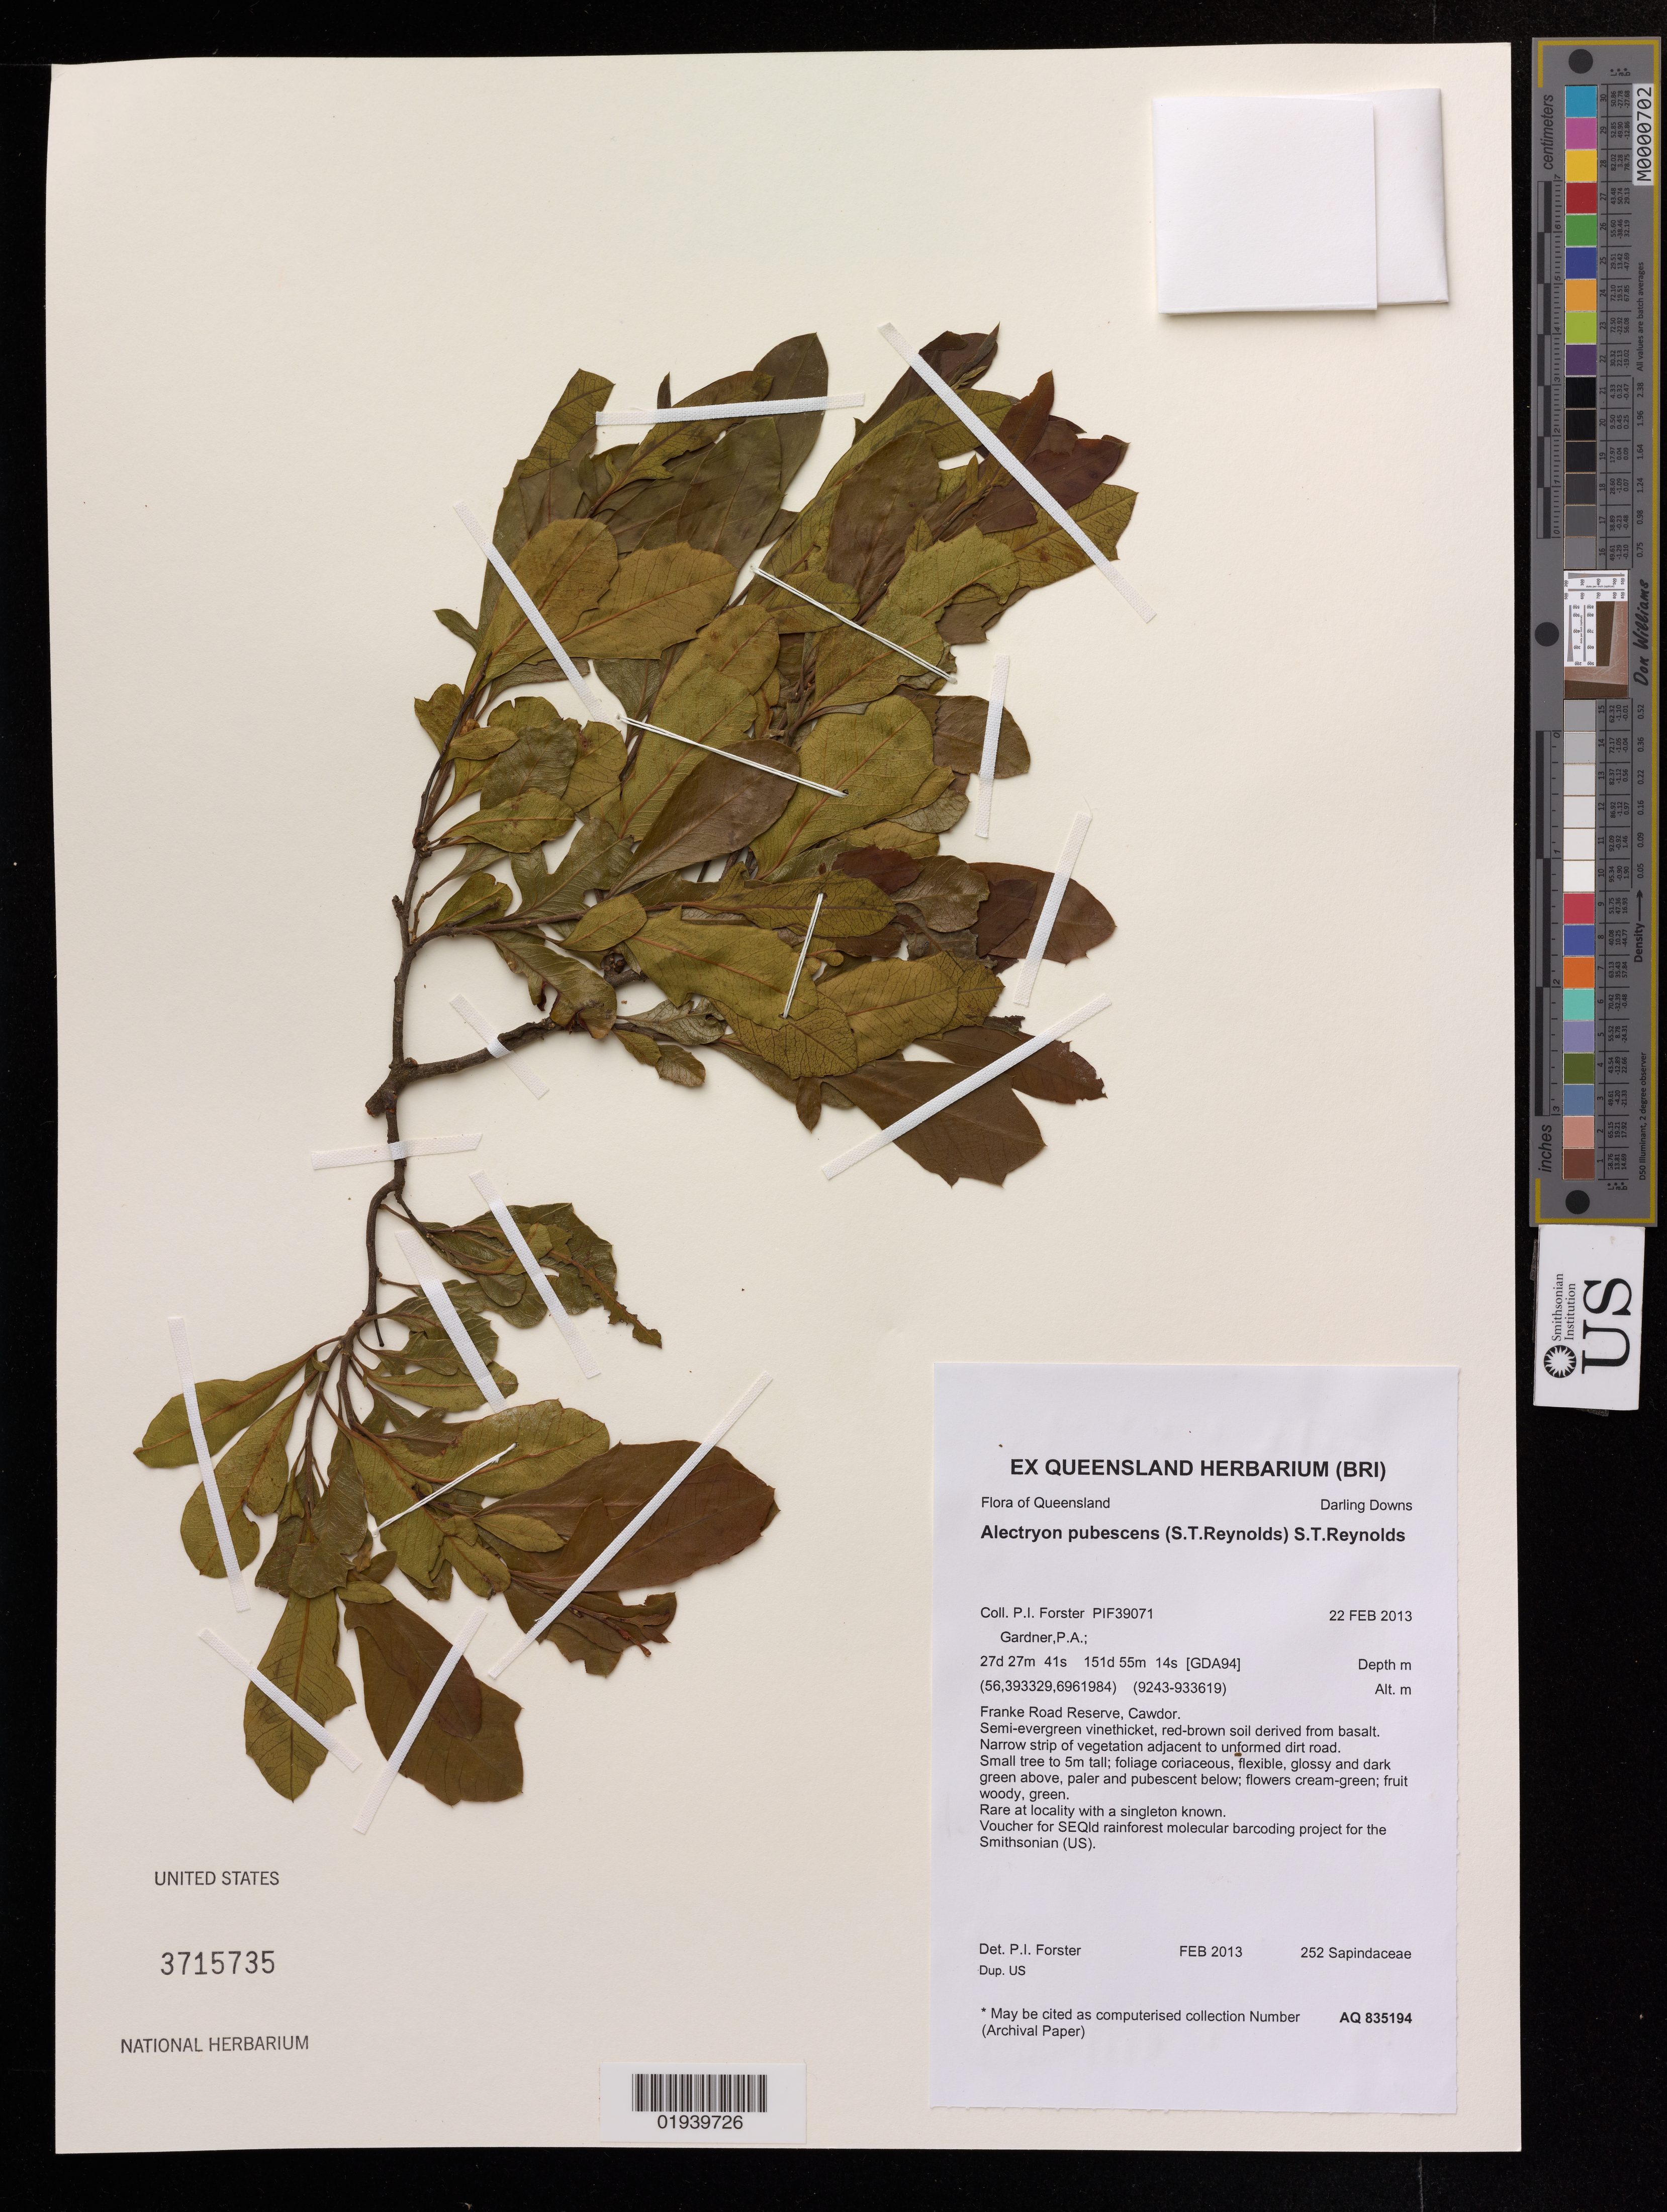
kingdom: Plantae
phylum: Tracheophyta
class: Magnoliopsida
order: Sapindales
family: Sapindaceae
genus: Alectryon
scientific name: Alectryon pubescens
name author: (S. T. Reynolds) S. T. Reynolds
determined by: Forster, Paul I.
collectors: P. I. Forster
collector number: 39071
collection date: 2013-02-22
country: Australia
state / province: Queensland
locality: Darling Downs. Franke Road Reserve, Cawdor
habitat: Semi-evergreen vinethicket, red-brown soil derived from basalt. Narrow strip of vegetation adjacent to unformed dirt road. Rare at locality with a singleton known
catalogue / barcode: US 3715735